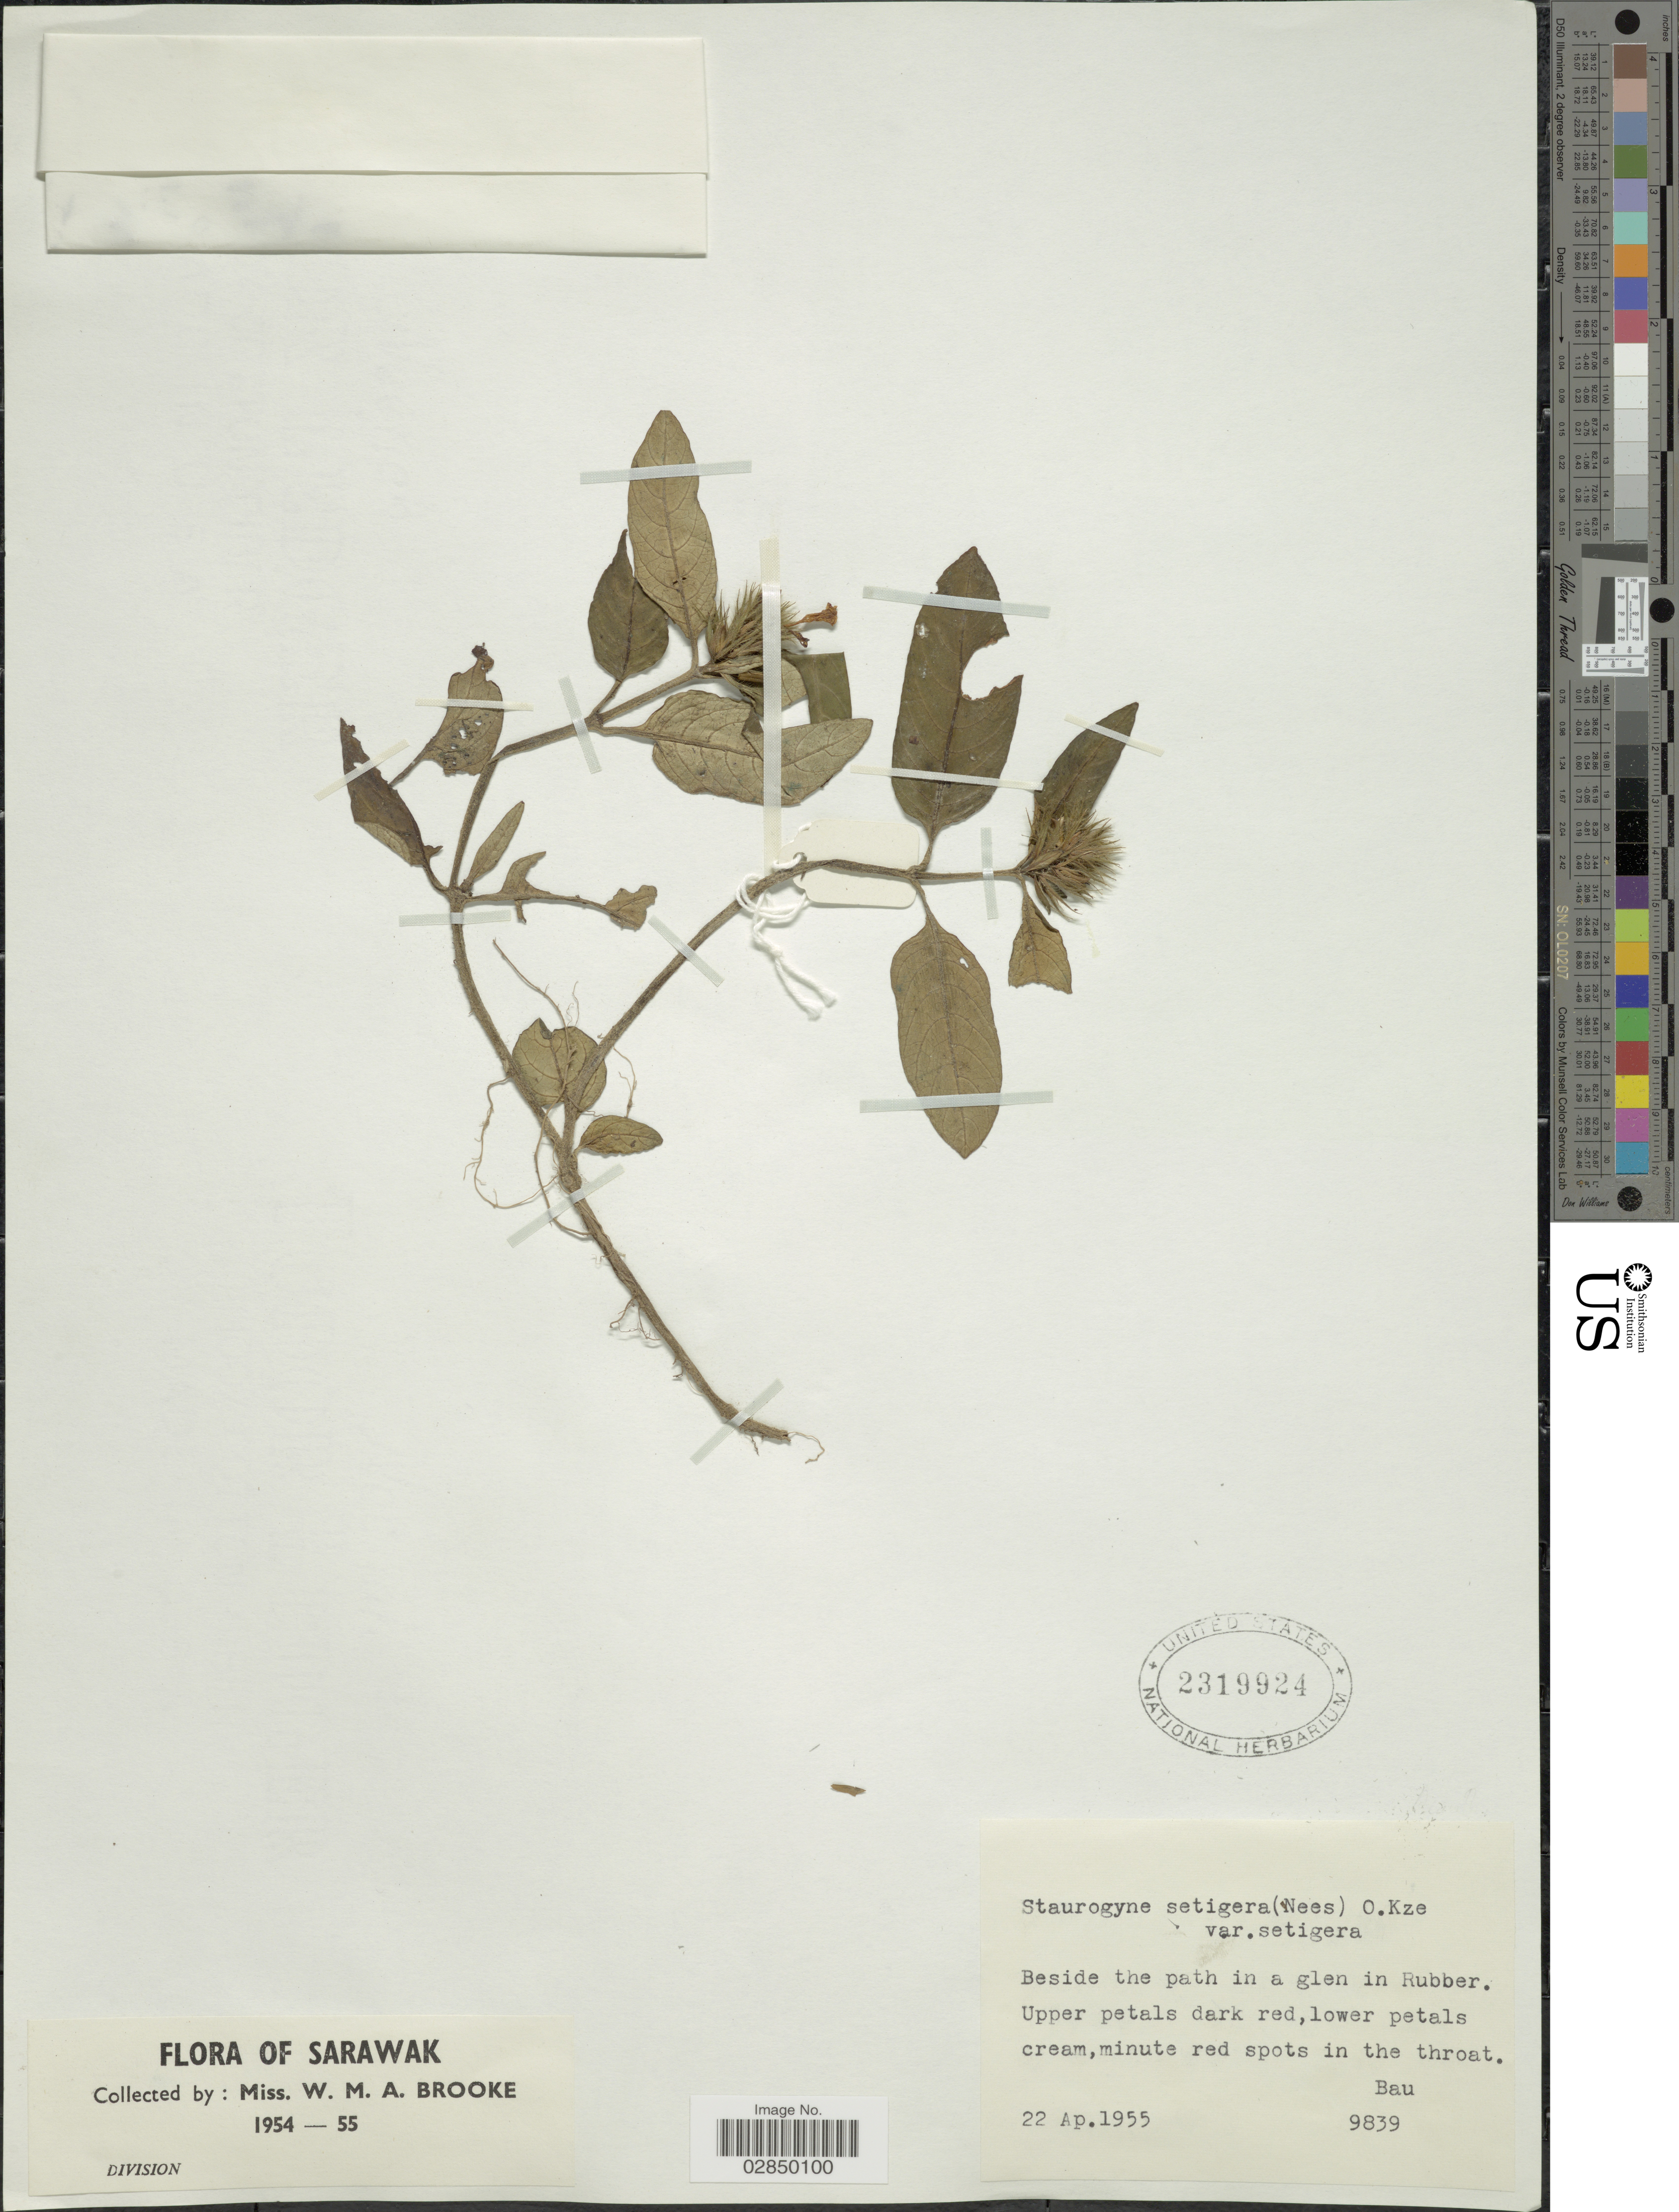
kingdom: Plantae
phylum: Tracheophyta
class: Magnoliopsida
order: Lamiales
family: Acanthaceae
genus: Staurogyne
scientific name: Staurogyne setigera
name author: Kuntze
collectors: W. Brooke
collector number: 9839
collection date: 1955-04-22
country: Malaysia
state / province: Sarawak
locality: Bau.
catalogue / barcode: US 2319924